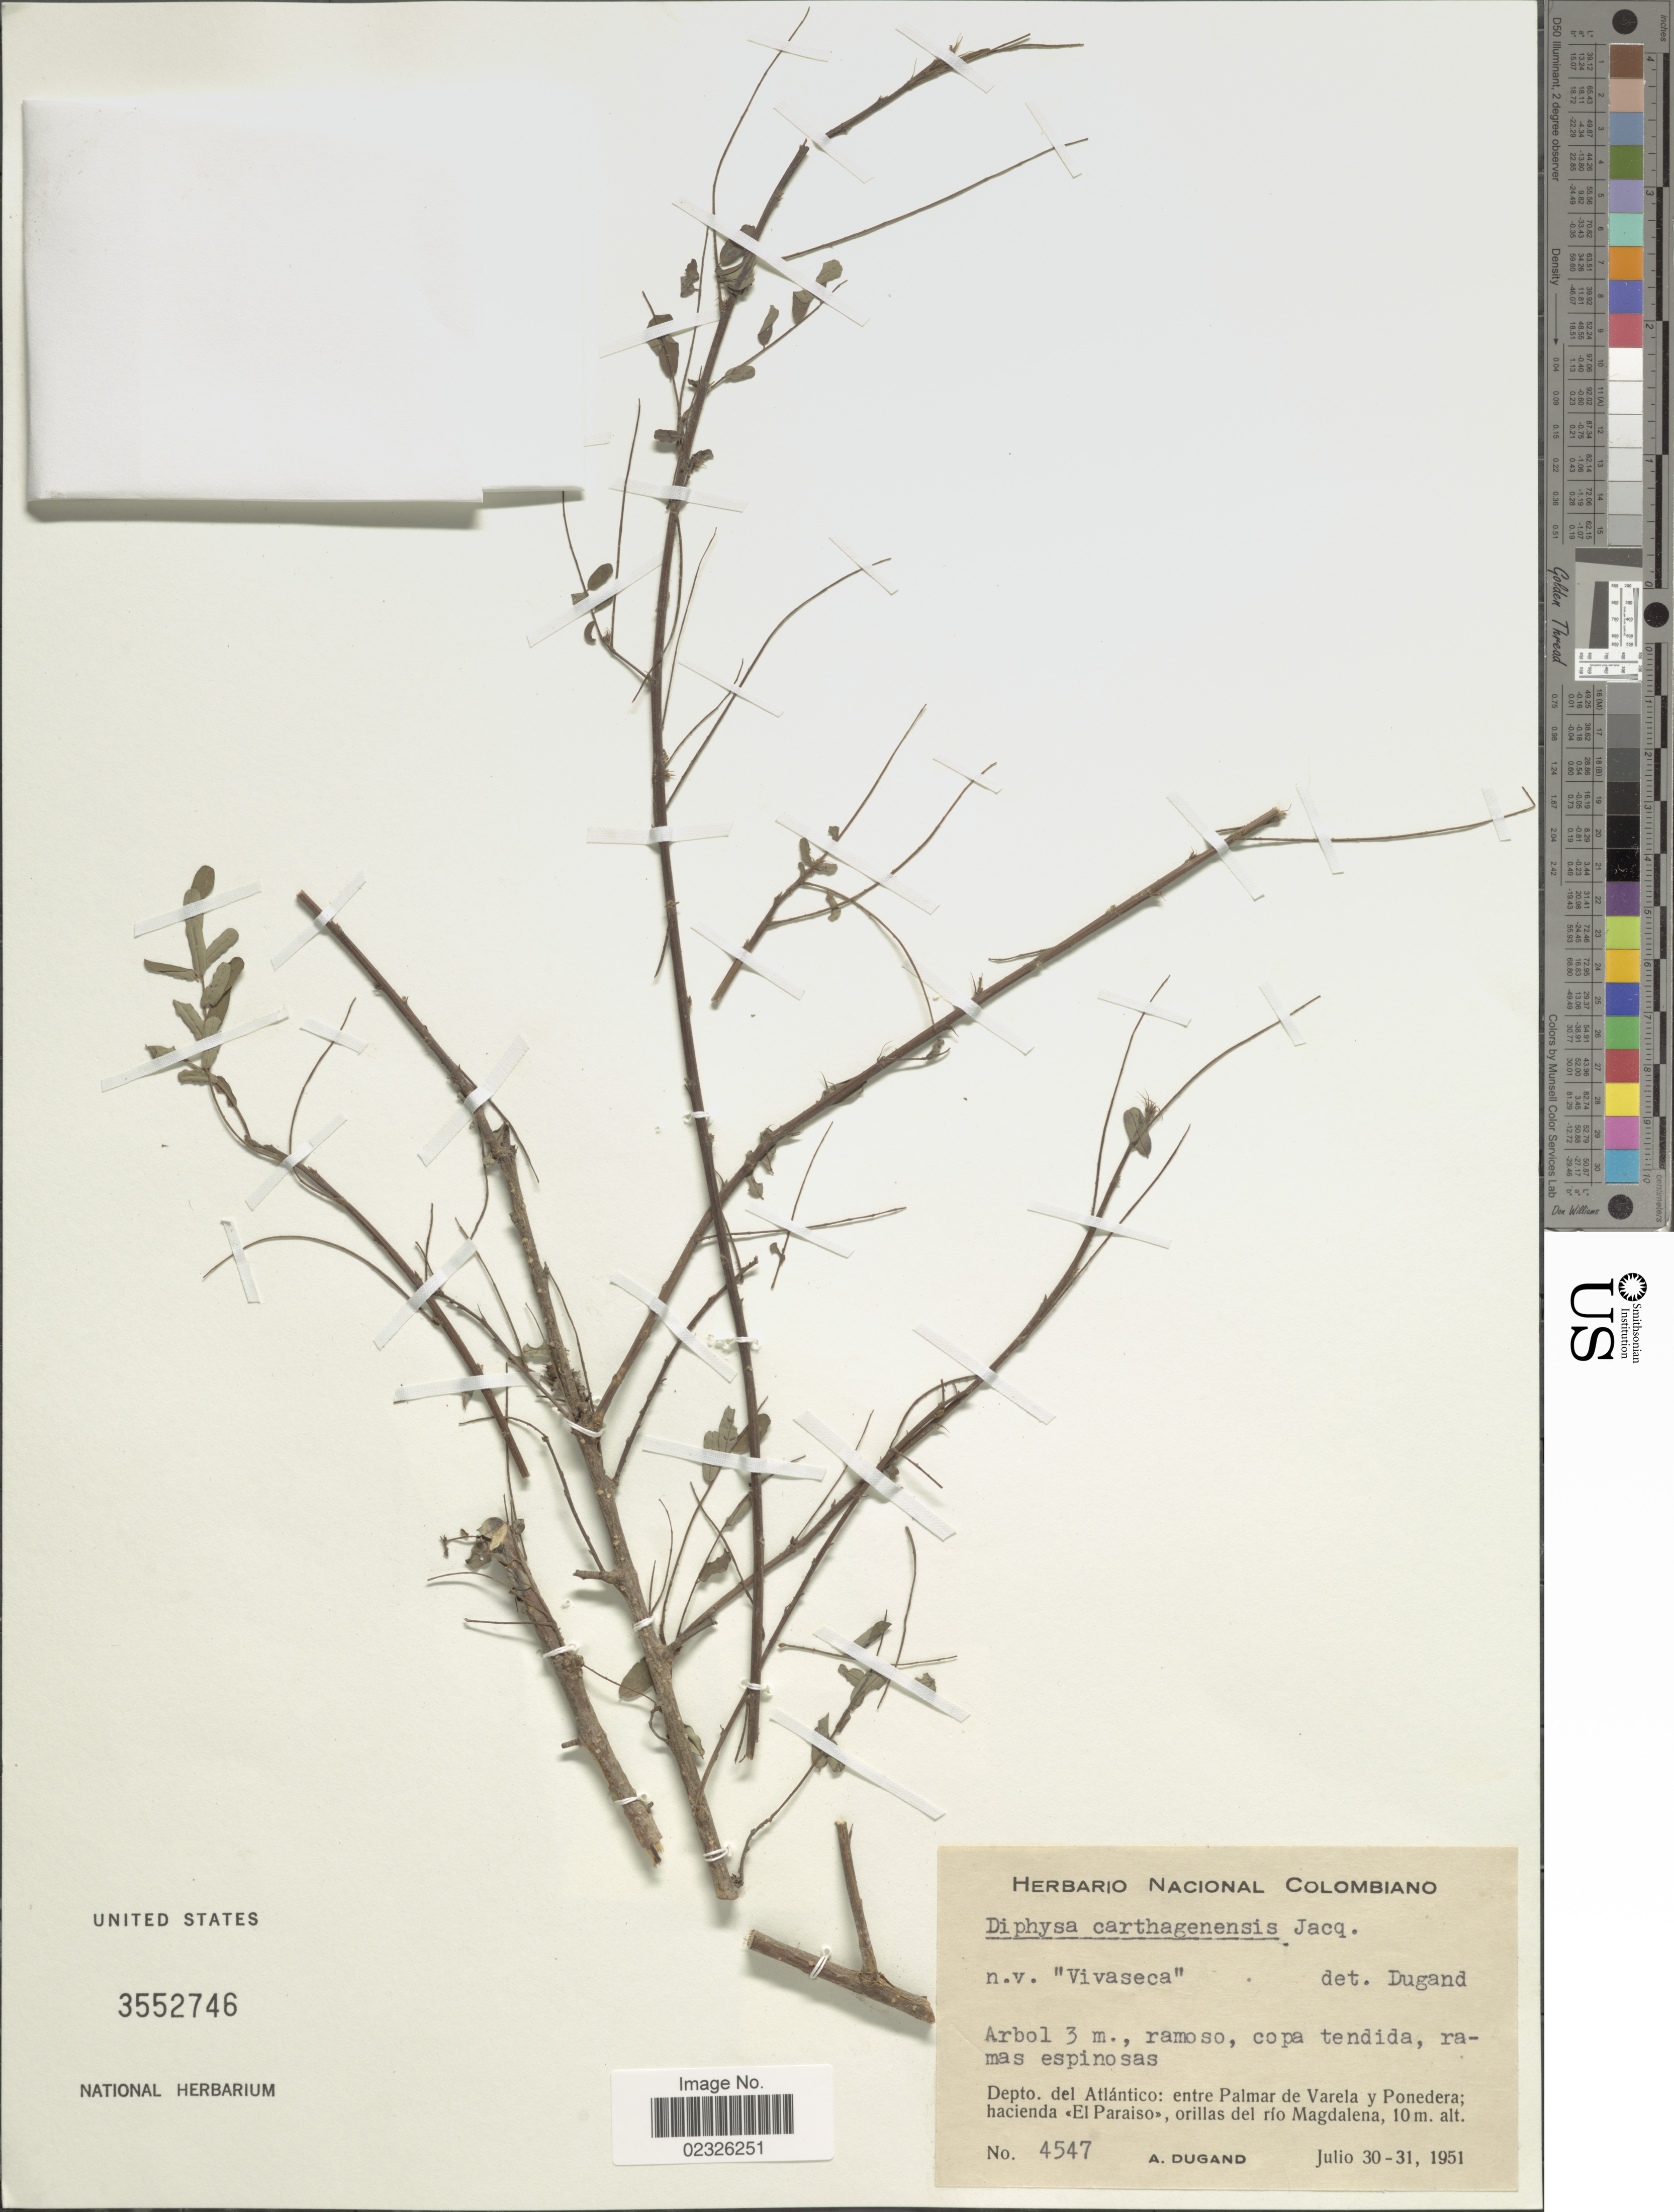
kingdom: Plantae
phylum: Tracheophyta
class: Magnoliopsida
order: Fabales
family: Fabaceae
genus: Diphysa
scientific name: Diphysa carthagenensis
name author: Jacq.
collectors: A. Dugand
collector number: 4547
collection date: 1951-07-30/1951-07-31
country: Colombia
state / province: Atlántico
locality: Entre Palmar de Varela y Ponedera; hacienda < El Paraiso>, orillas del rio Magdalena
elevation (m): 10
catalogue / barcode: US 3552746